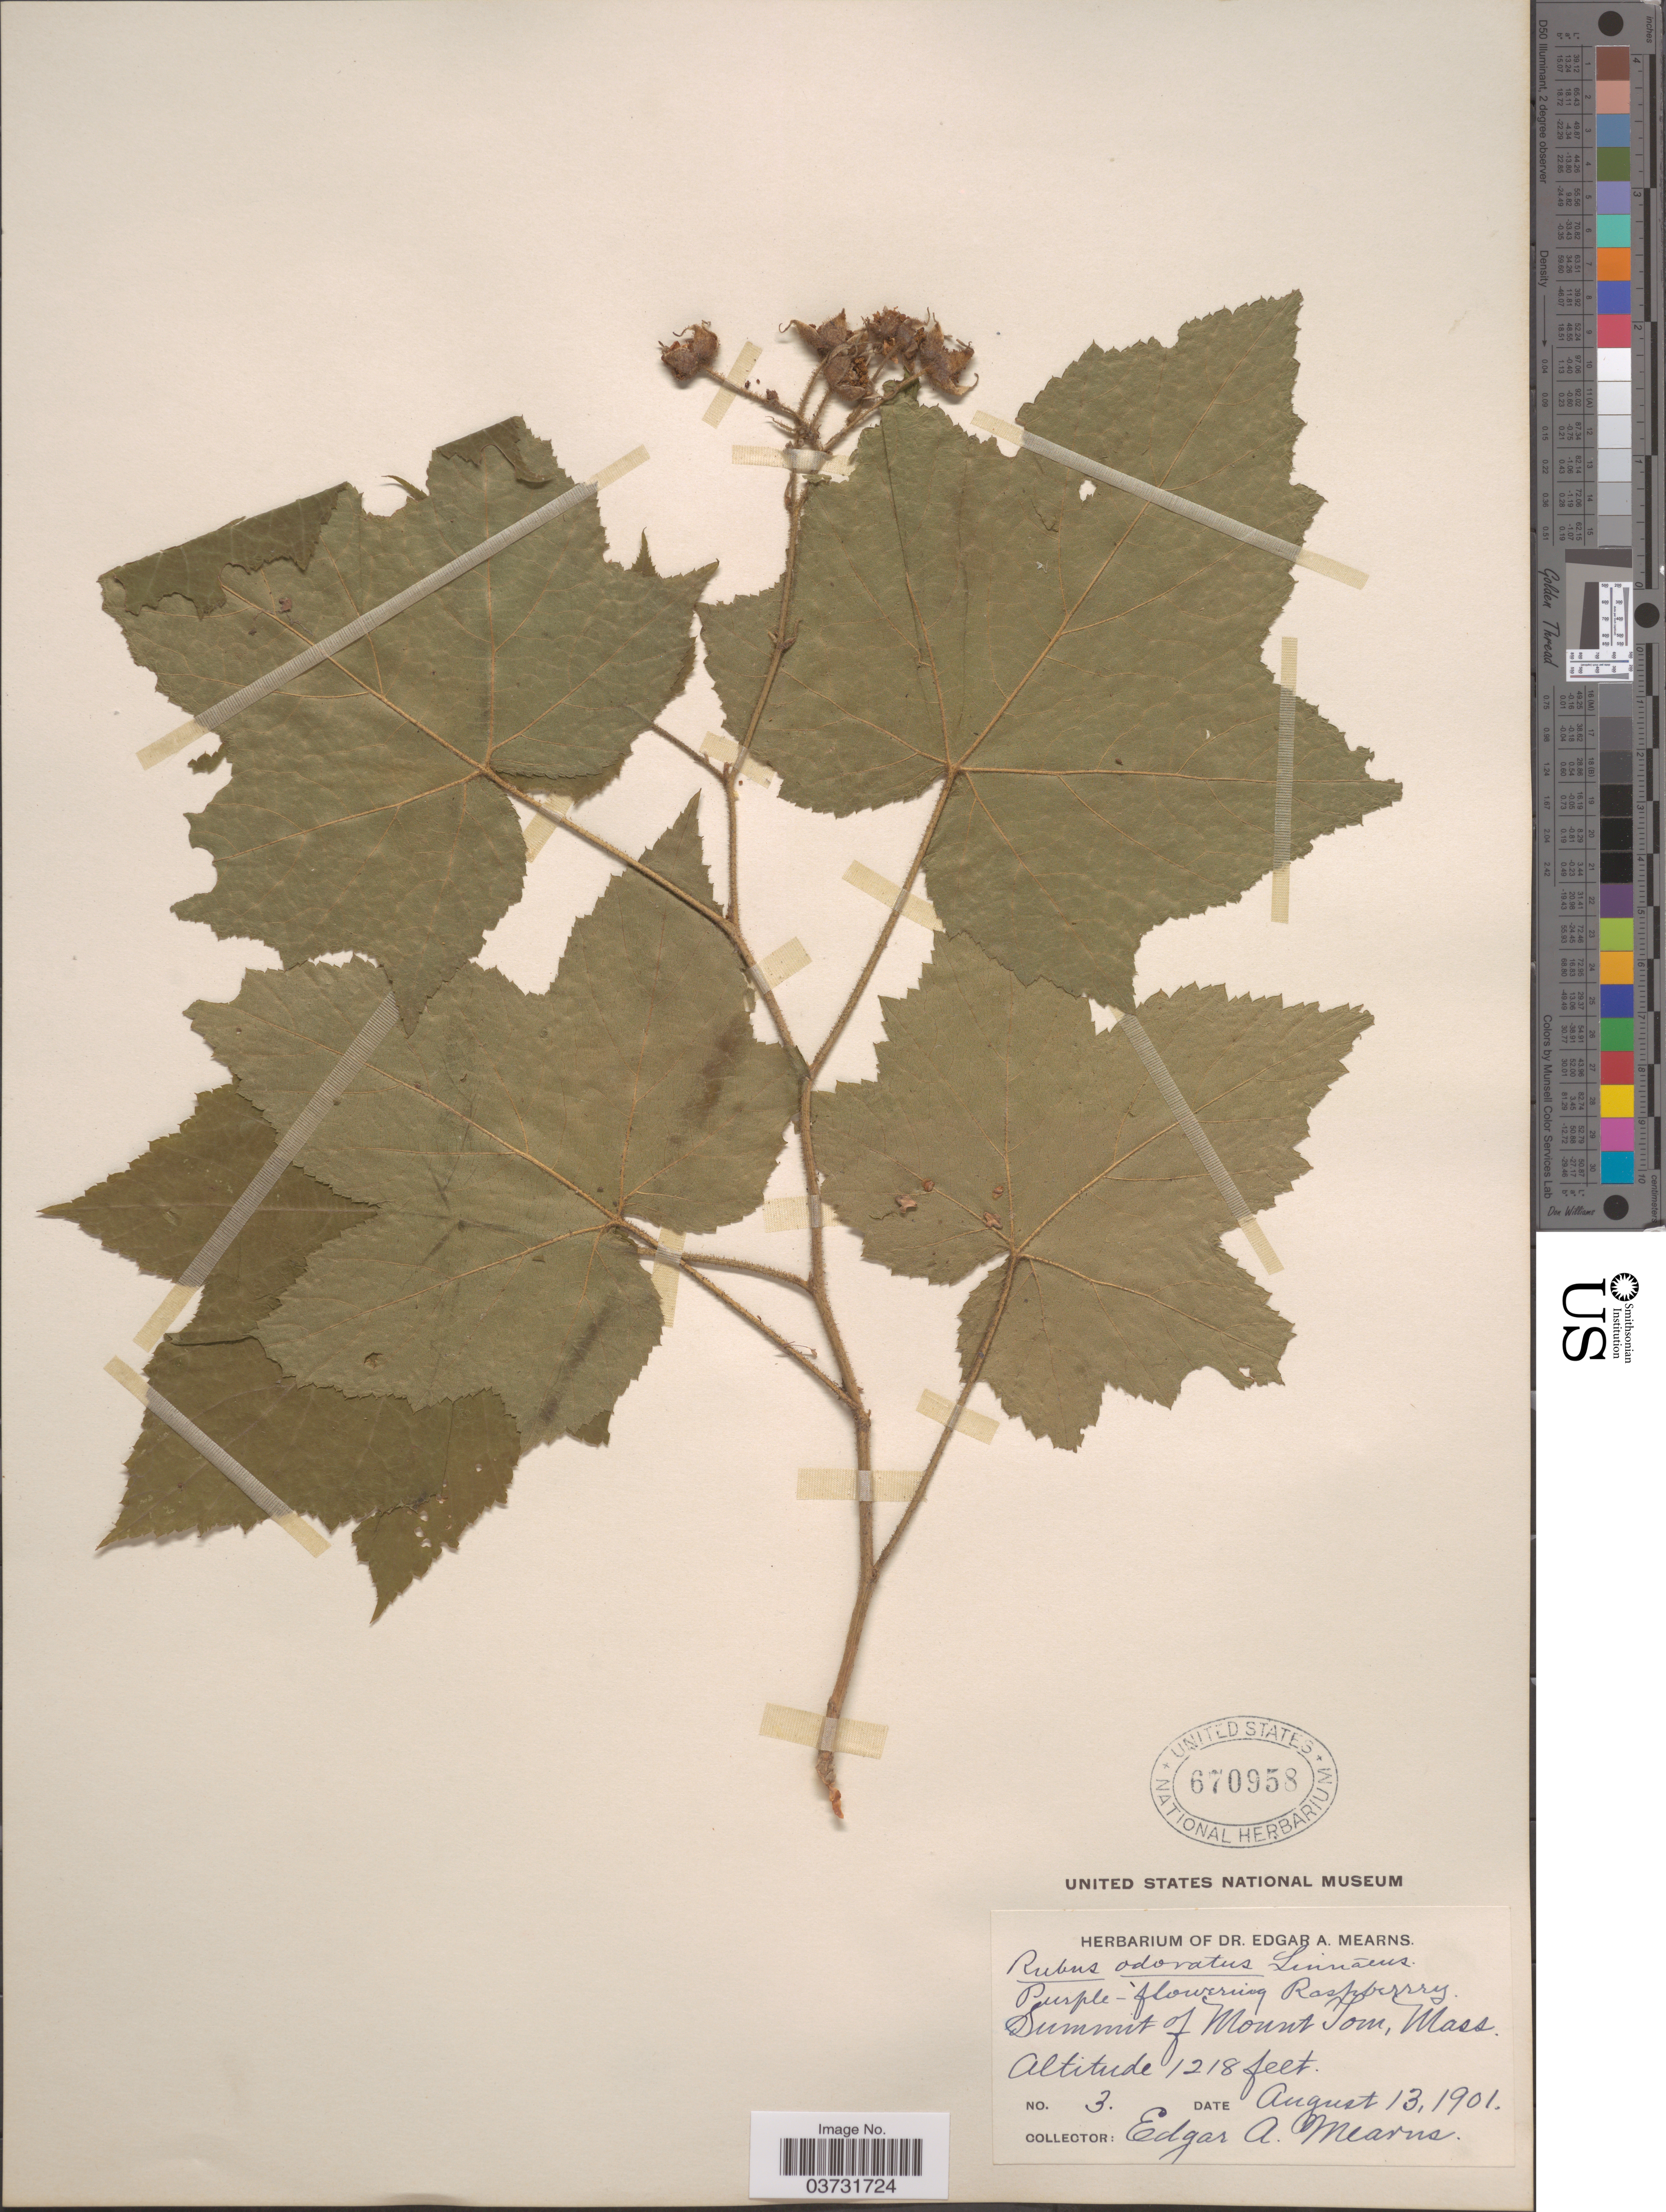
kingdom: Plantae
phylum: Tracheophyta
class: Magnoliopsida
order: Rosales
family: Rosaceae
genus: Rubus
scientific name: Rubus odoratus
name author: L.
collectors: E. A. Mearns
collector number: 3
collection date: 1901-08-13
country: United States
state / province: Massachusetts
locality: Summit of Mount Tom.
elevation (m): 371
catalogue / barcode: US 670958